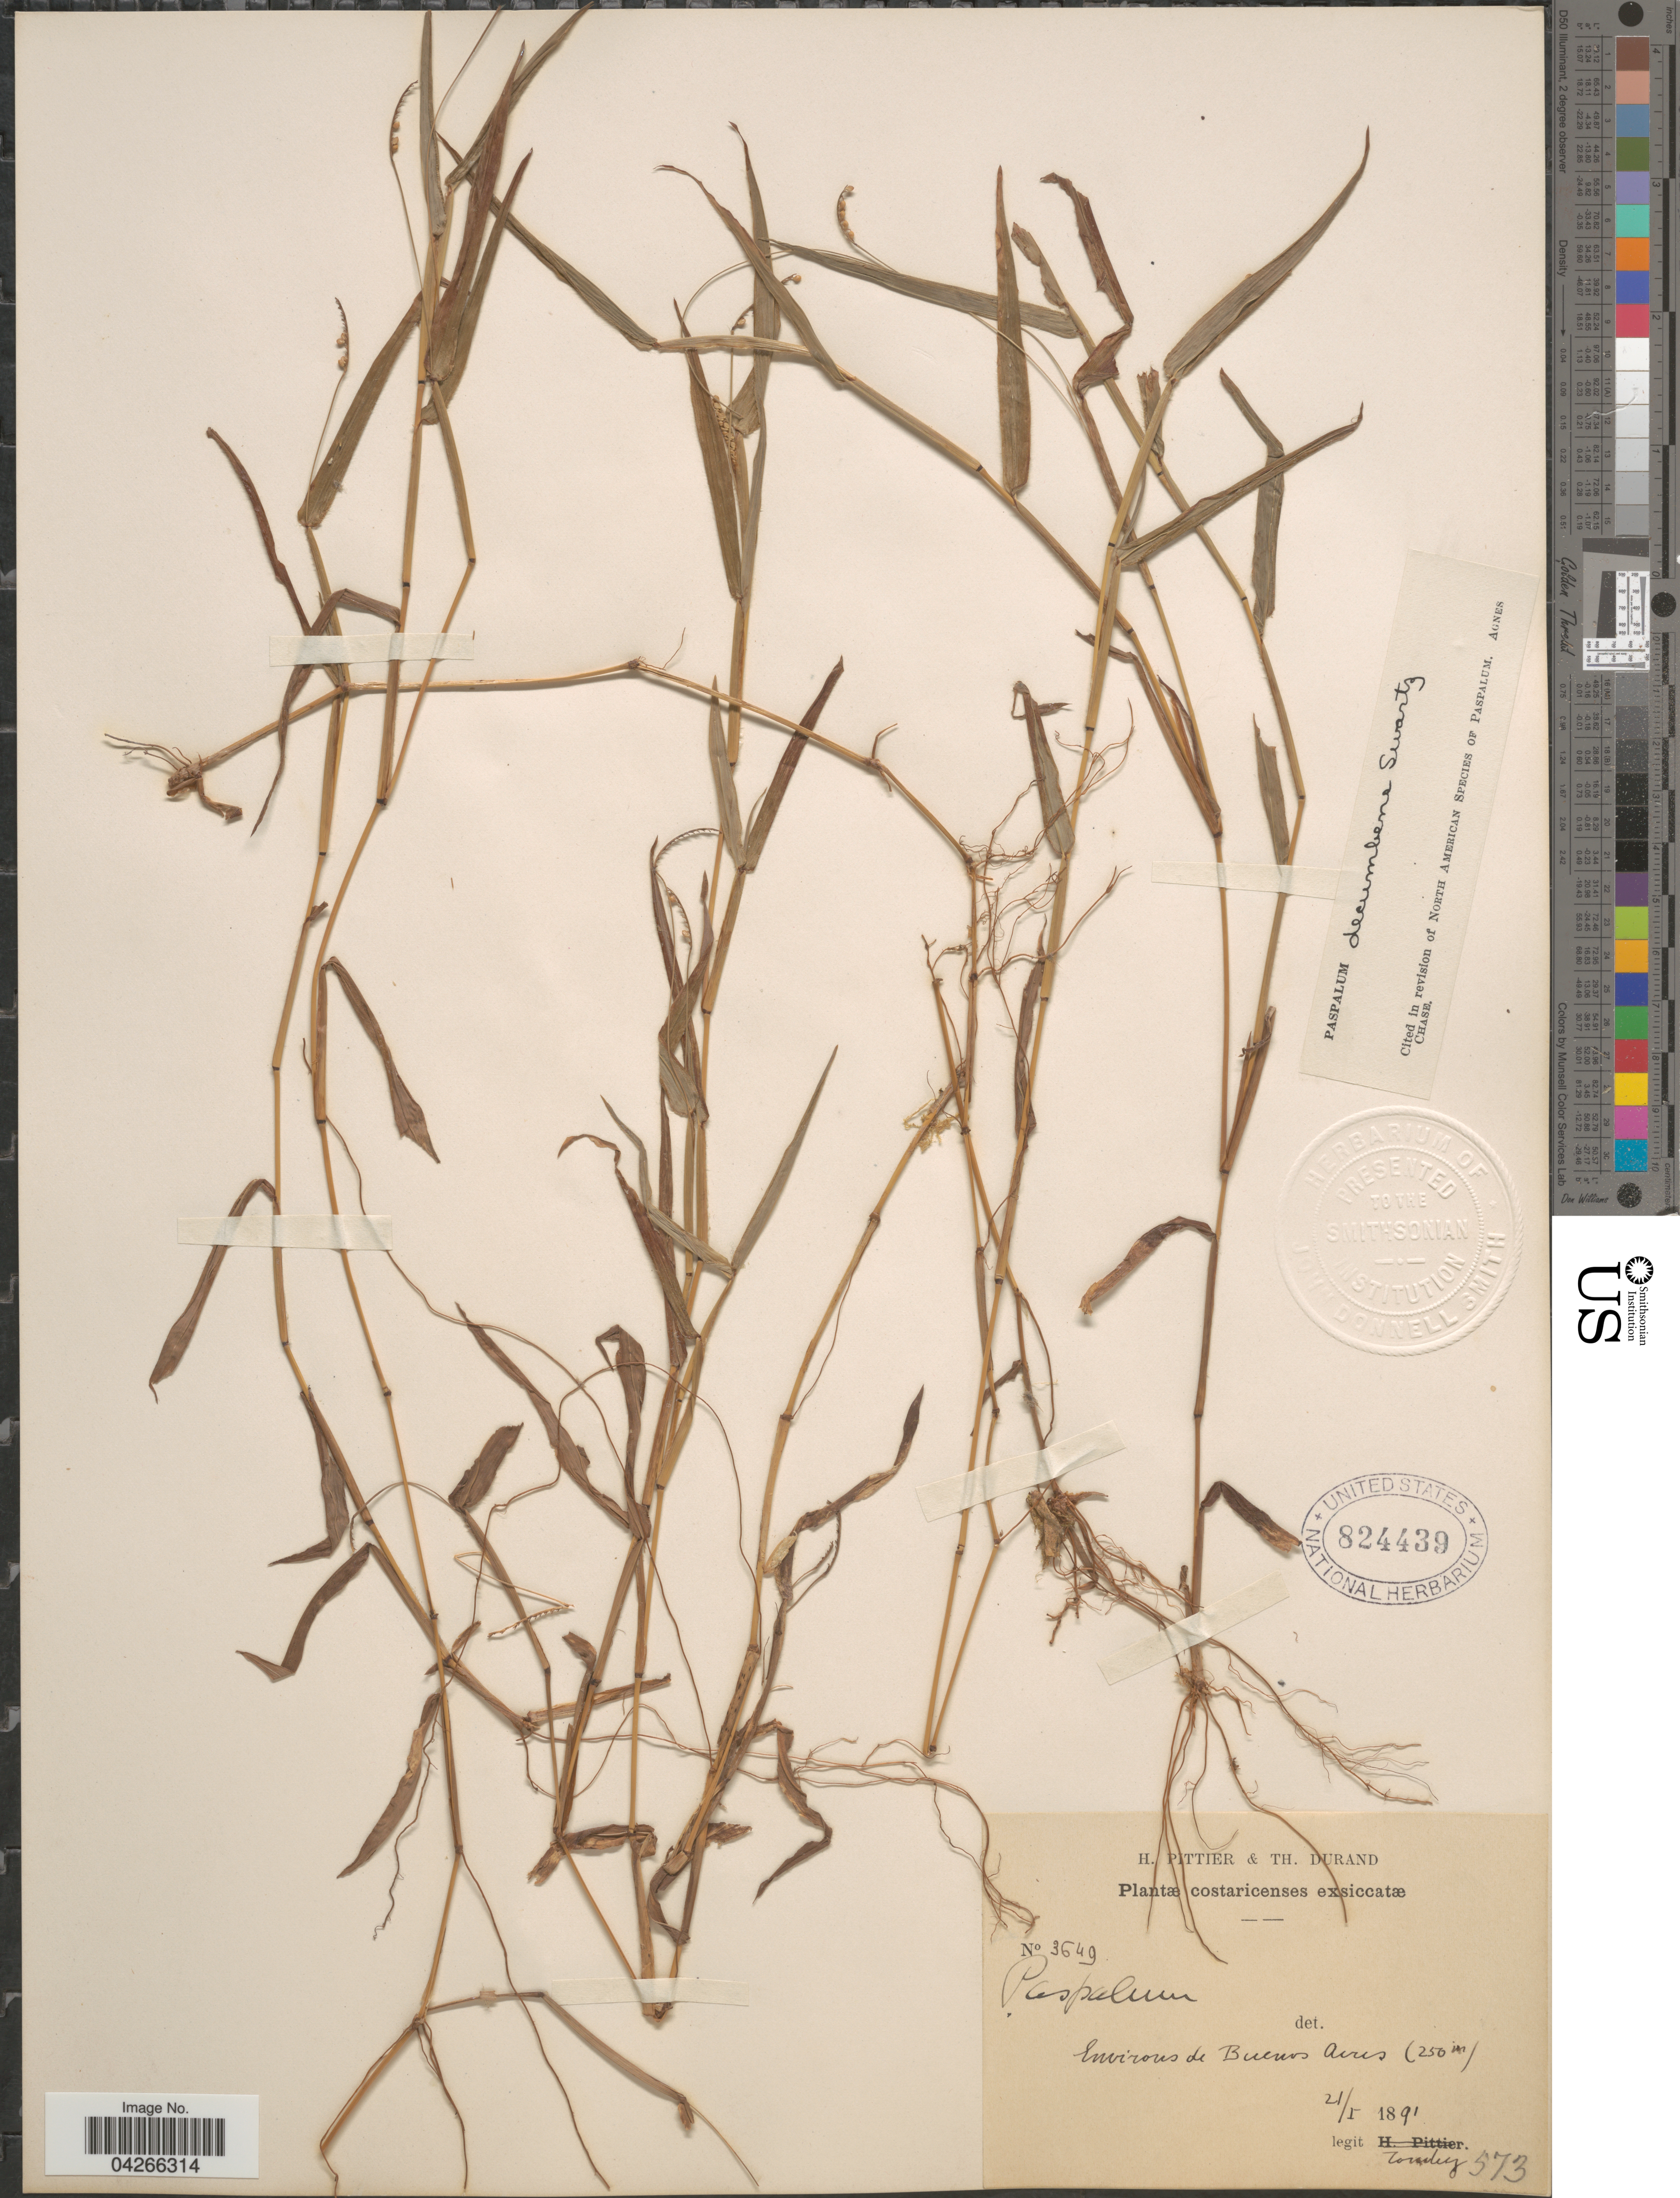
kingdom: Plantae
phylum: Tracheophyta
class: Liliopsida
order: Poales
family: Poaceae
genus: Paspalum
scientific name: Paspalum decumbens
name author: Sw.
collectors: Tonduz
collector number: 573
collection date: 1891-01-21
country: Costa Rica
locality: Environs de Buenos Aires.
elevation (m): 250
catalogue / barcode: US 824439